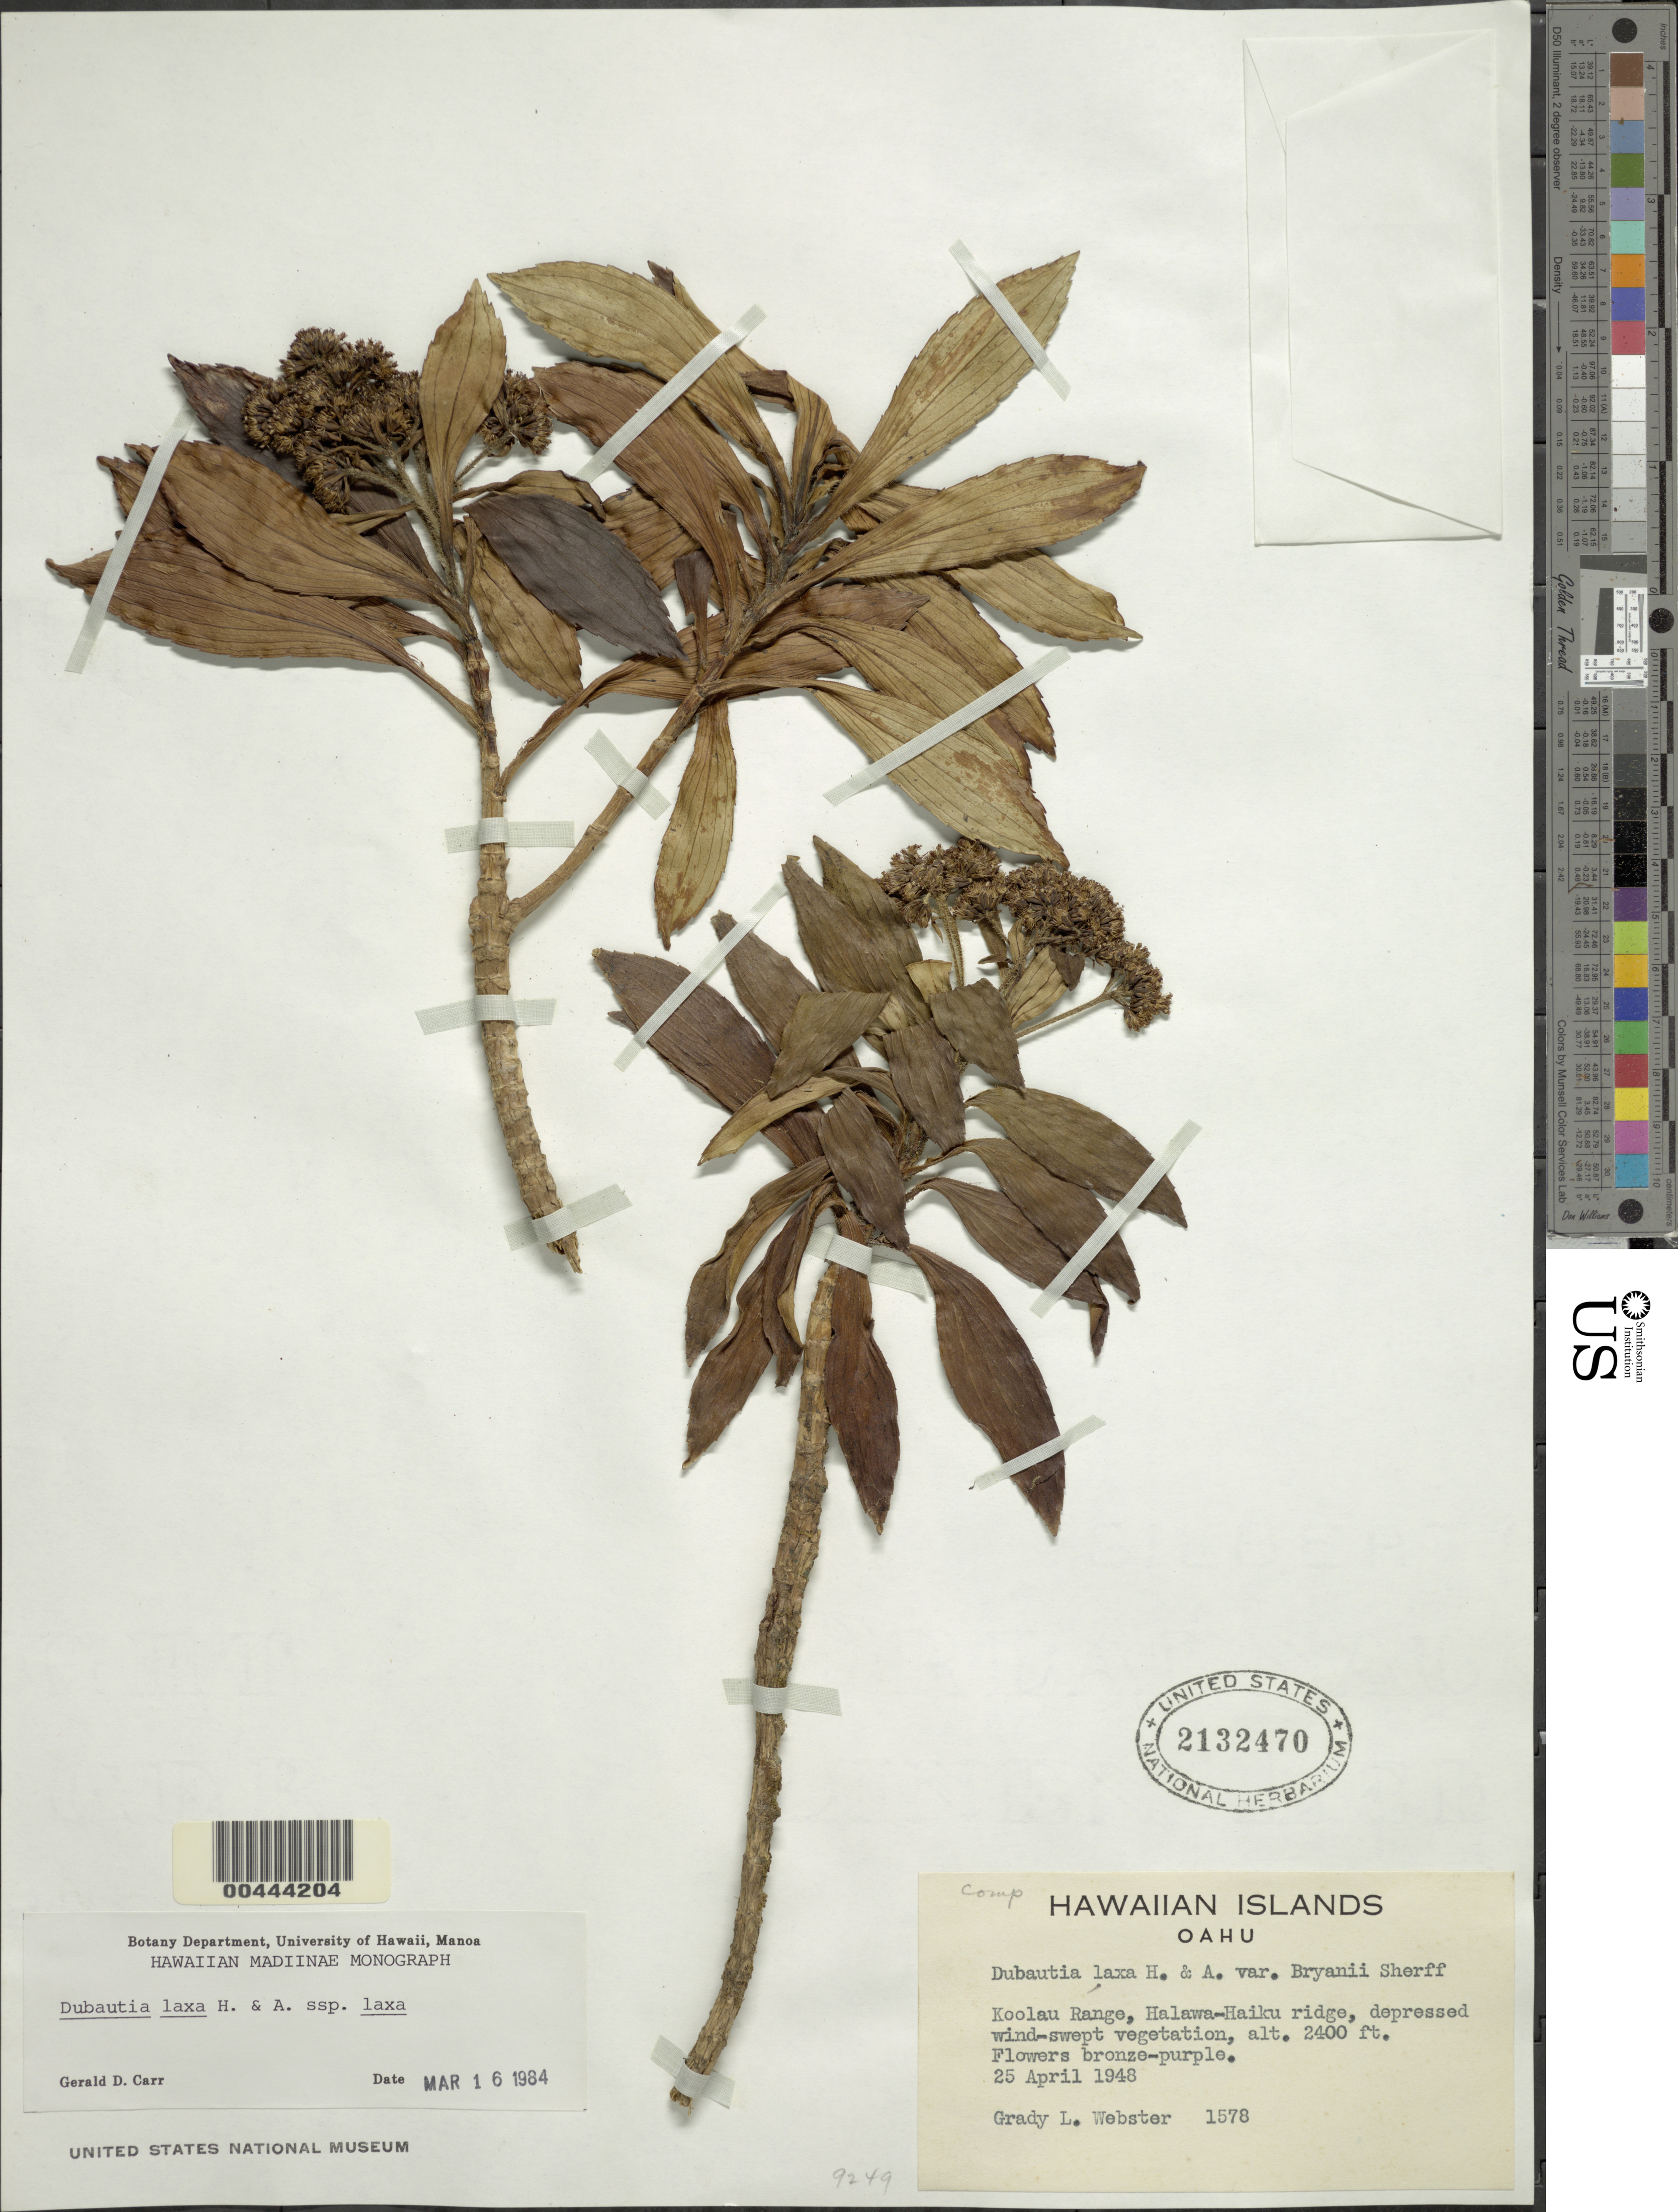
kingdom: Plantae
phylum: Tracheophyta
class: Magnoliopsida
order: Asterales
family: Asteraceae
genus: Dubautia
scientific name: Dubautia laxa subsp. laxa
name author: Hook. & Arn.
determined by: Carr, G. D.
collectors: G. L. Webster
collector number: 1578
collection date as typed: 25 Apr 1948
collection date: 1948-04-25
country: United States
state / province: Hawaii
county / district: Honolulu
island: Oahu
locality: Koolau Range, Halawa-Haiku ridge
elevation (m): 732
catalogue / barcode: US 2132470